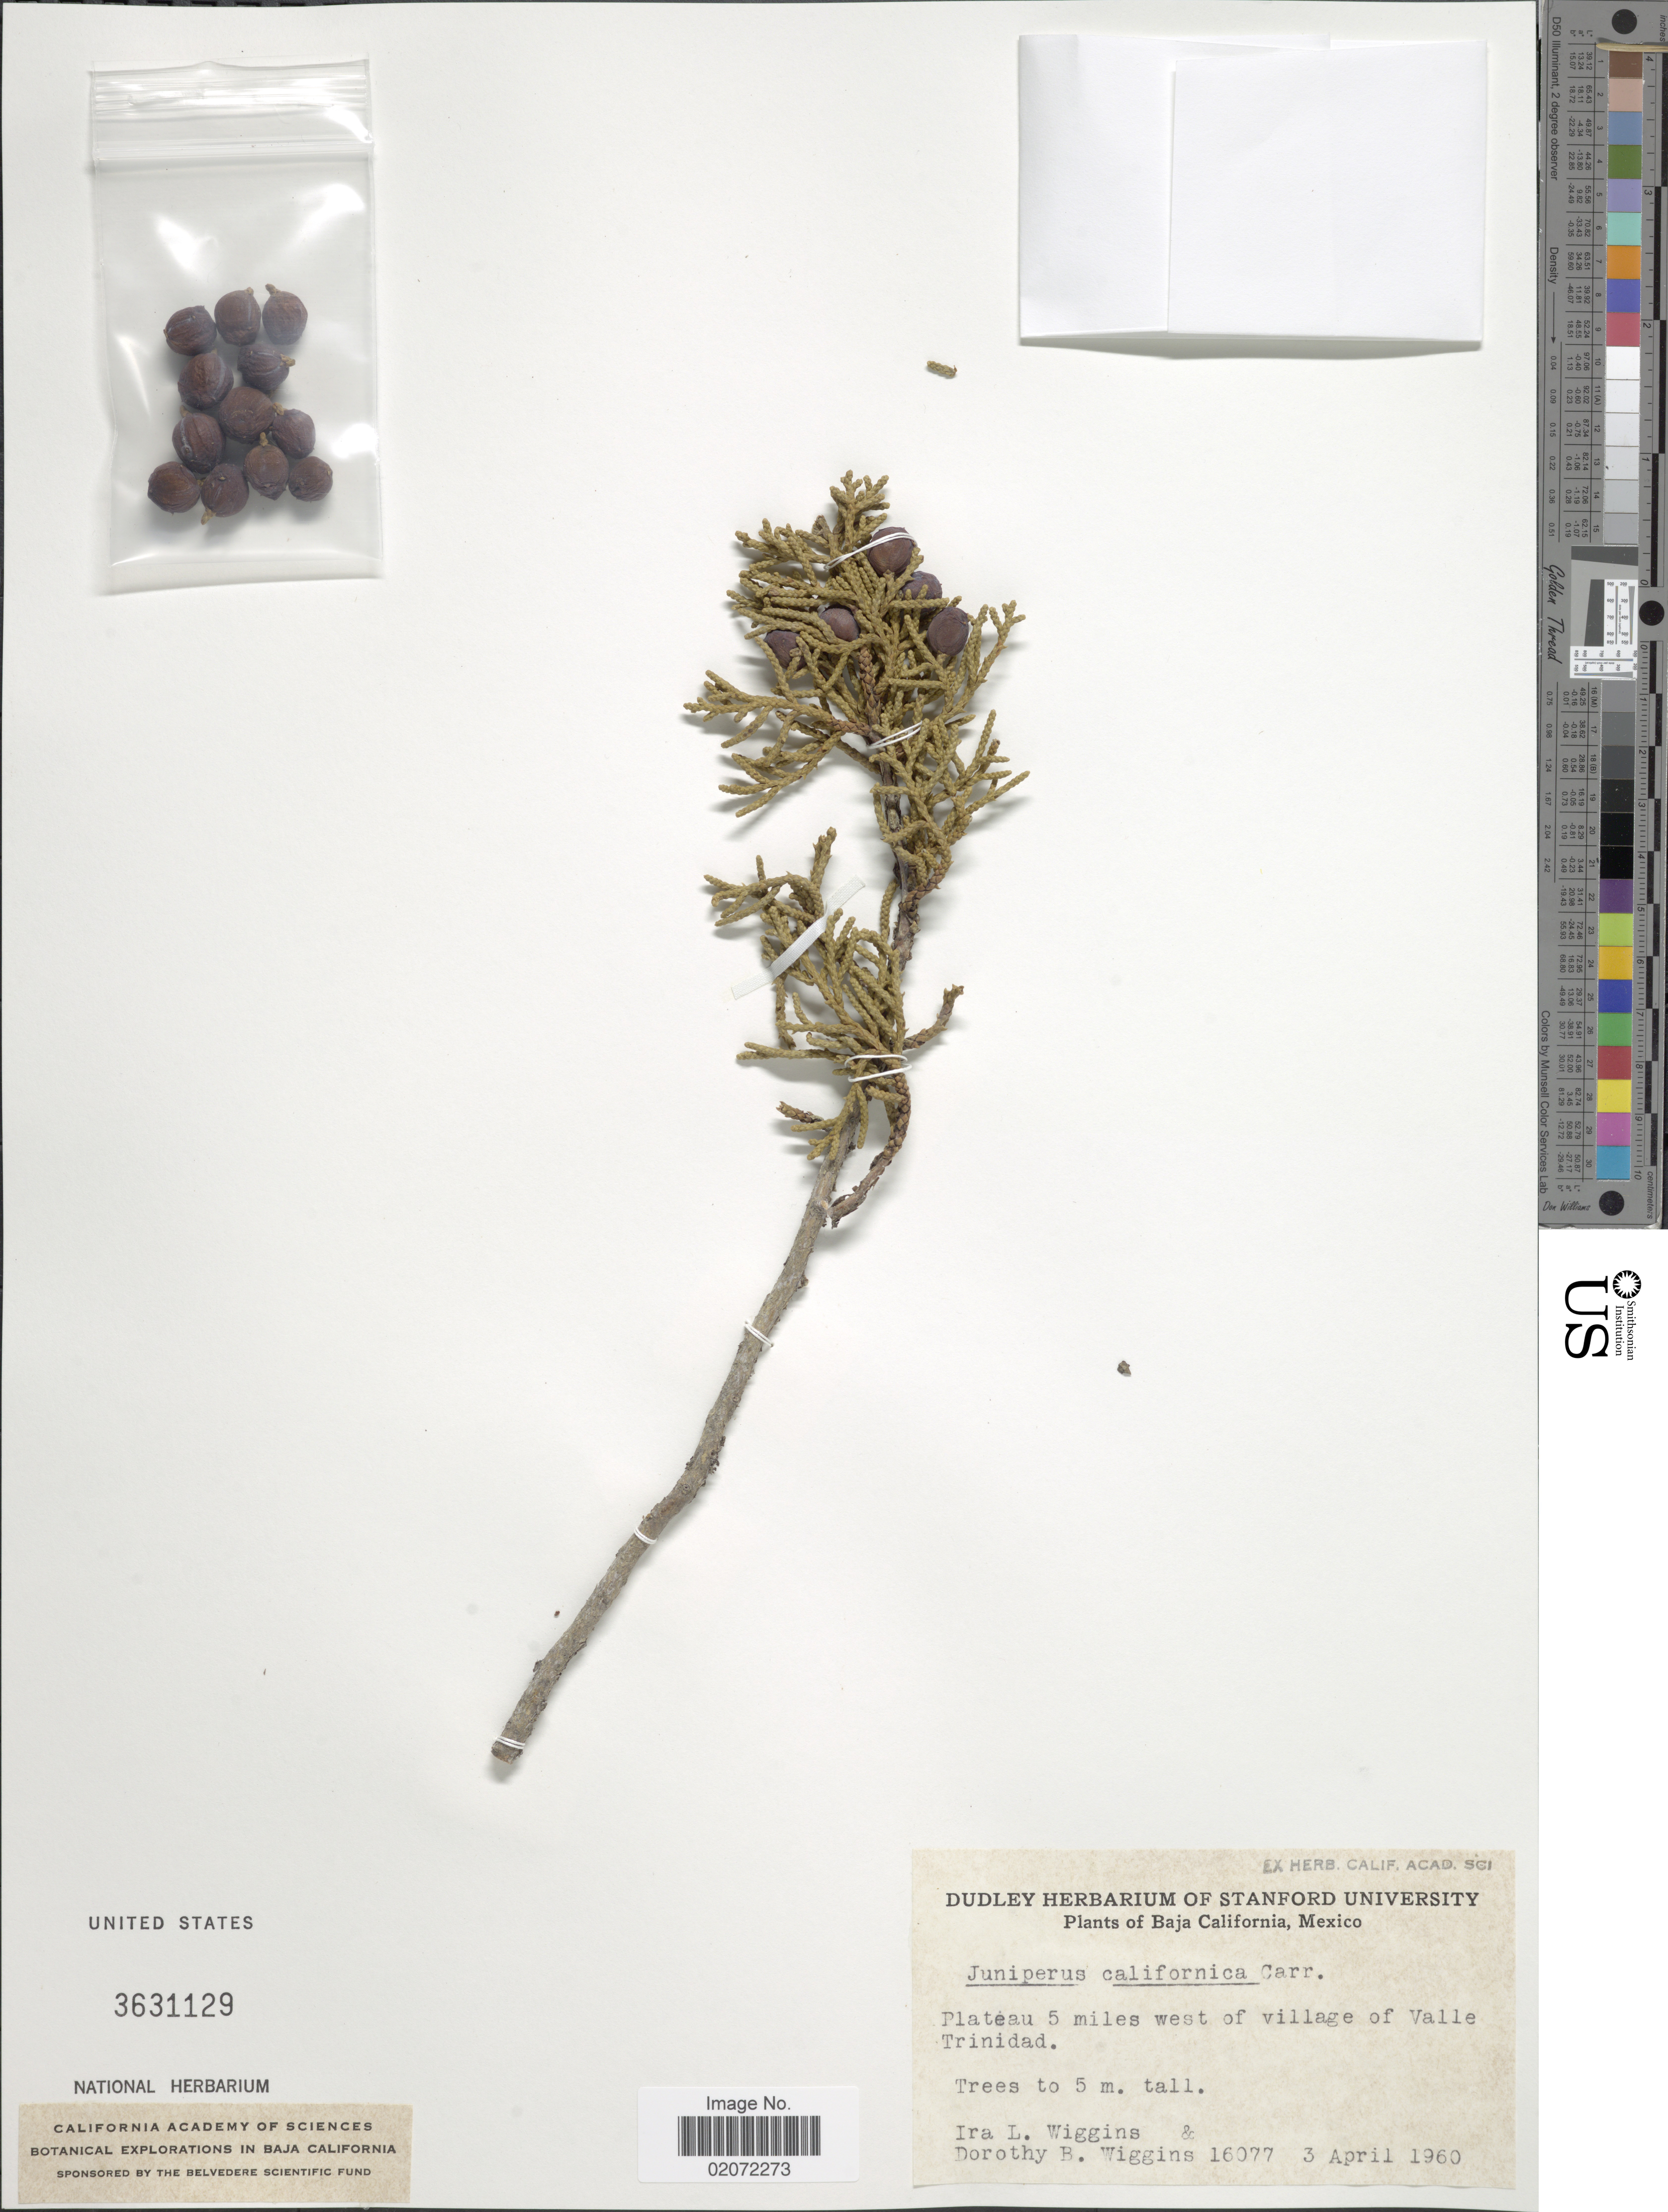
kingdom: Plantae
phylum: Tracheophyta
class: Pinopsida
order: Pinales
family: Cupressaceae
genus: Juniperus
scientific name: Juniperus californica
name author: Carrière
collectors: I. L. Wiggins & D. B. Wiggins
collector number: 16077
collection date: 1960-04-03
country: Mexico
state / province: Baja California Norte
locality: Plateau 5 miles west of village of Valle Trinidad.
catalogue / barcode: US 3631129